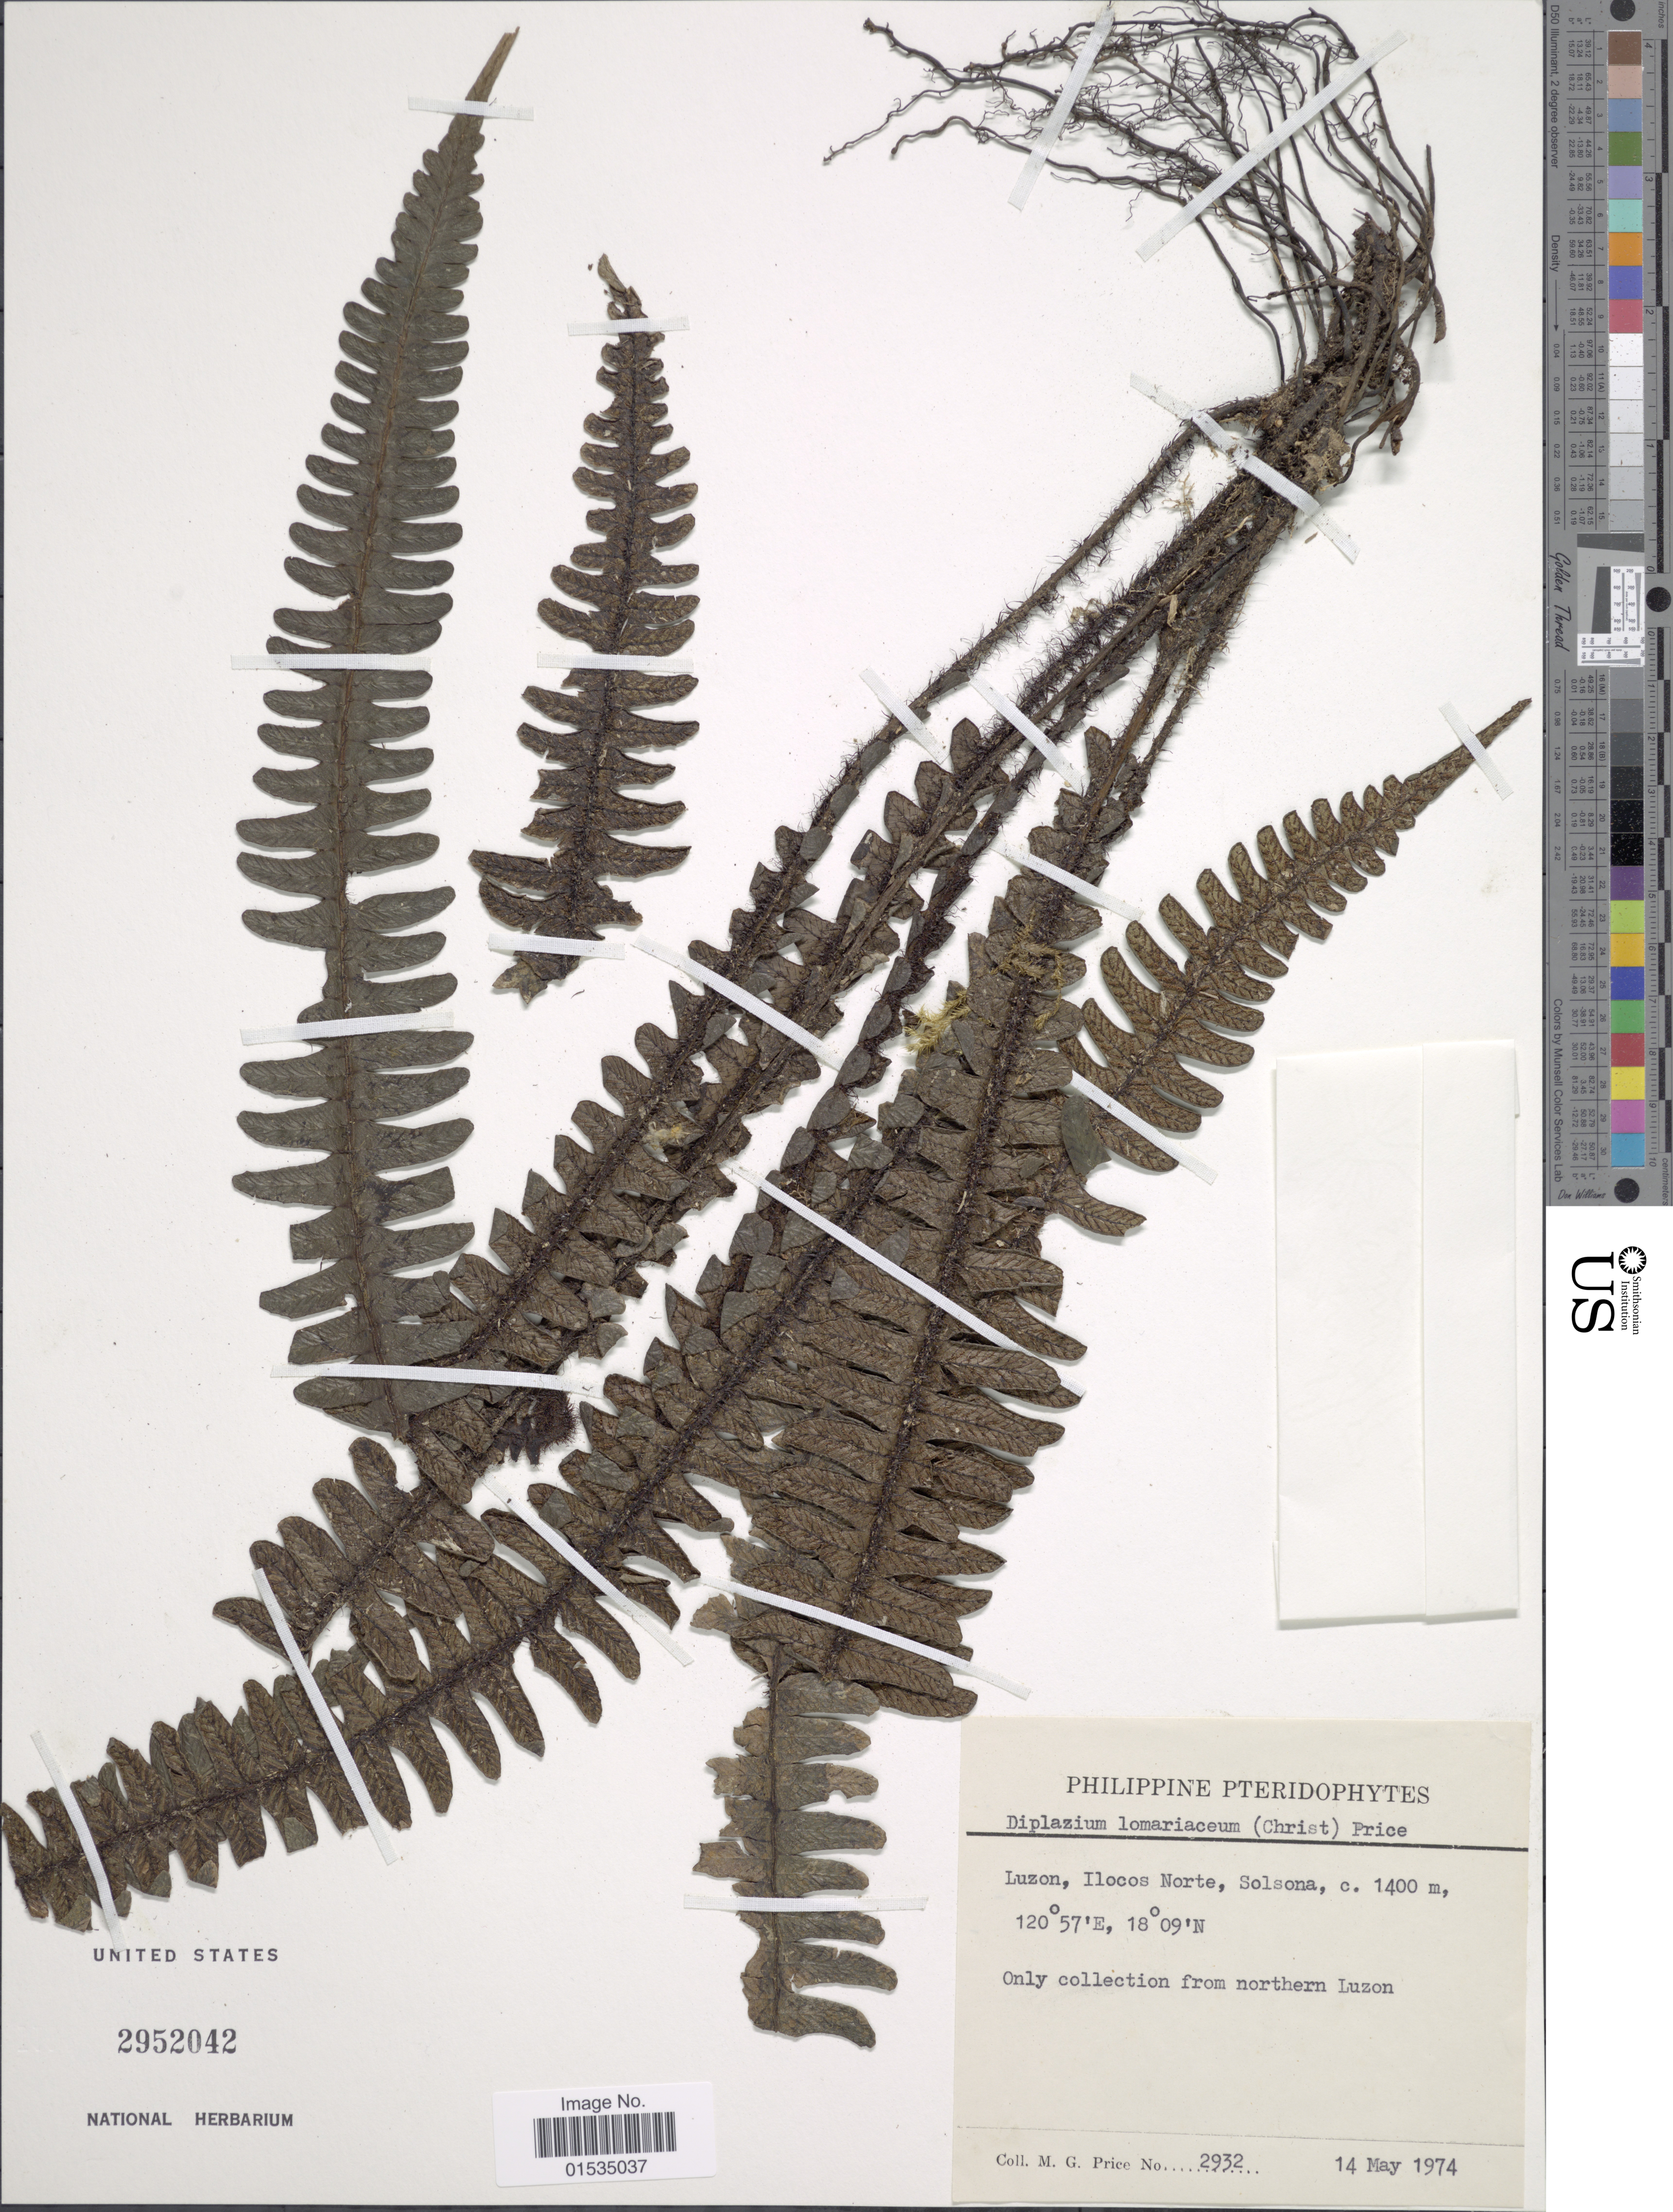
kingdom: Plantae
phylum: Tracheophyta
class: Polypodiopsida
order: Polypodiales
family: Athyriaceae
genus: Diplazium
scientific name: Diplazium lomariaceum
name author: (Christ) M.G. Price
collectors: M. G. Price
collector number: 2932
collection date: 1974-05-14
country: Philippines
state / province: Ilocos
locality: Luzon, Ilocos Norte, Solsona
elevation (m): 1400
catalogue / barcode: US 2952042